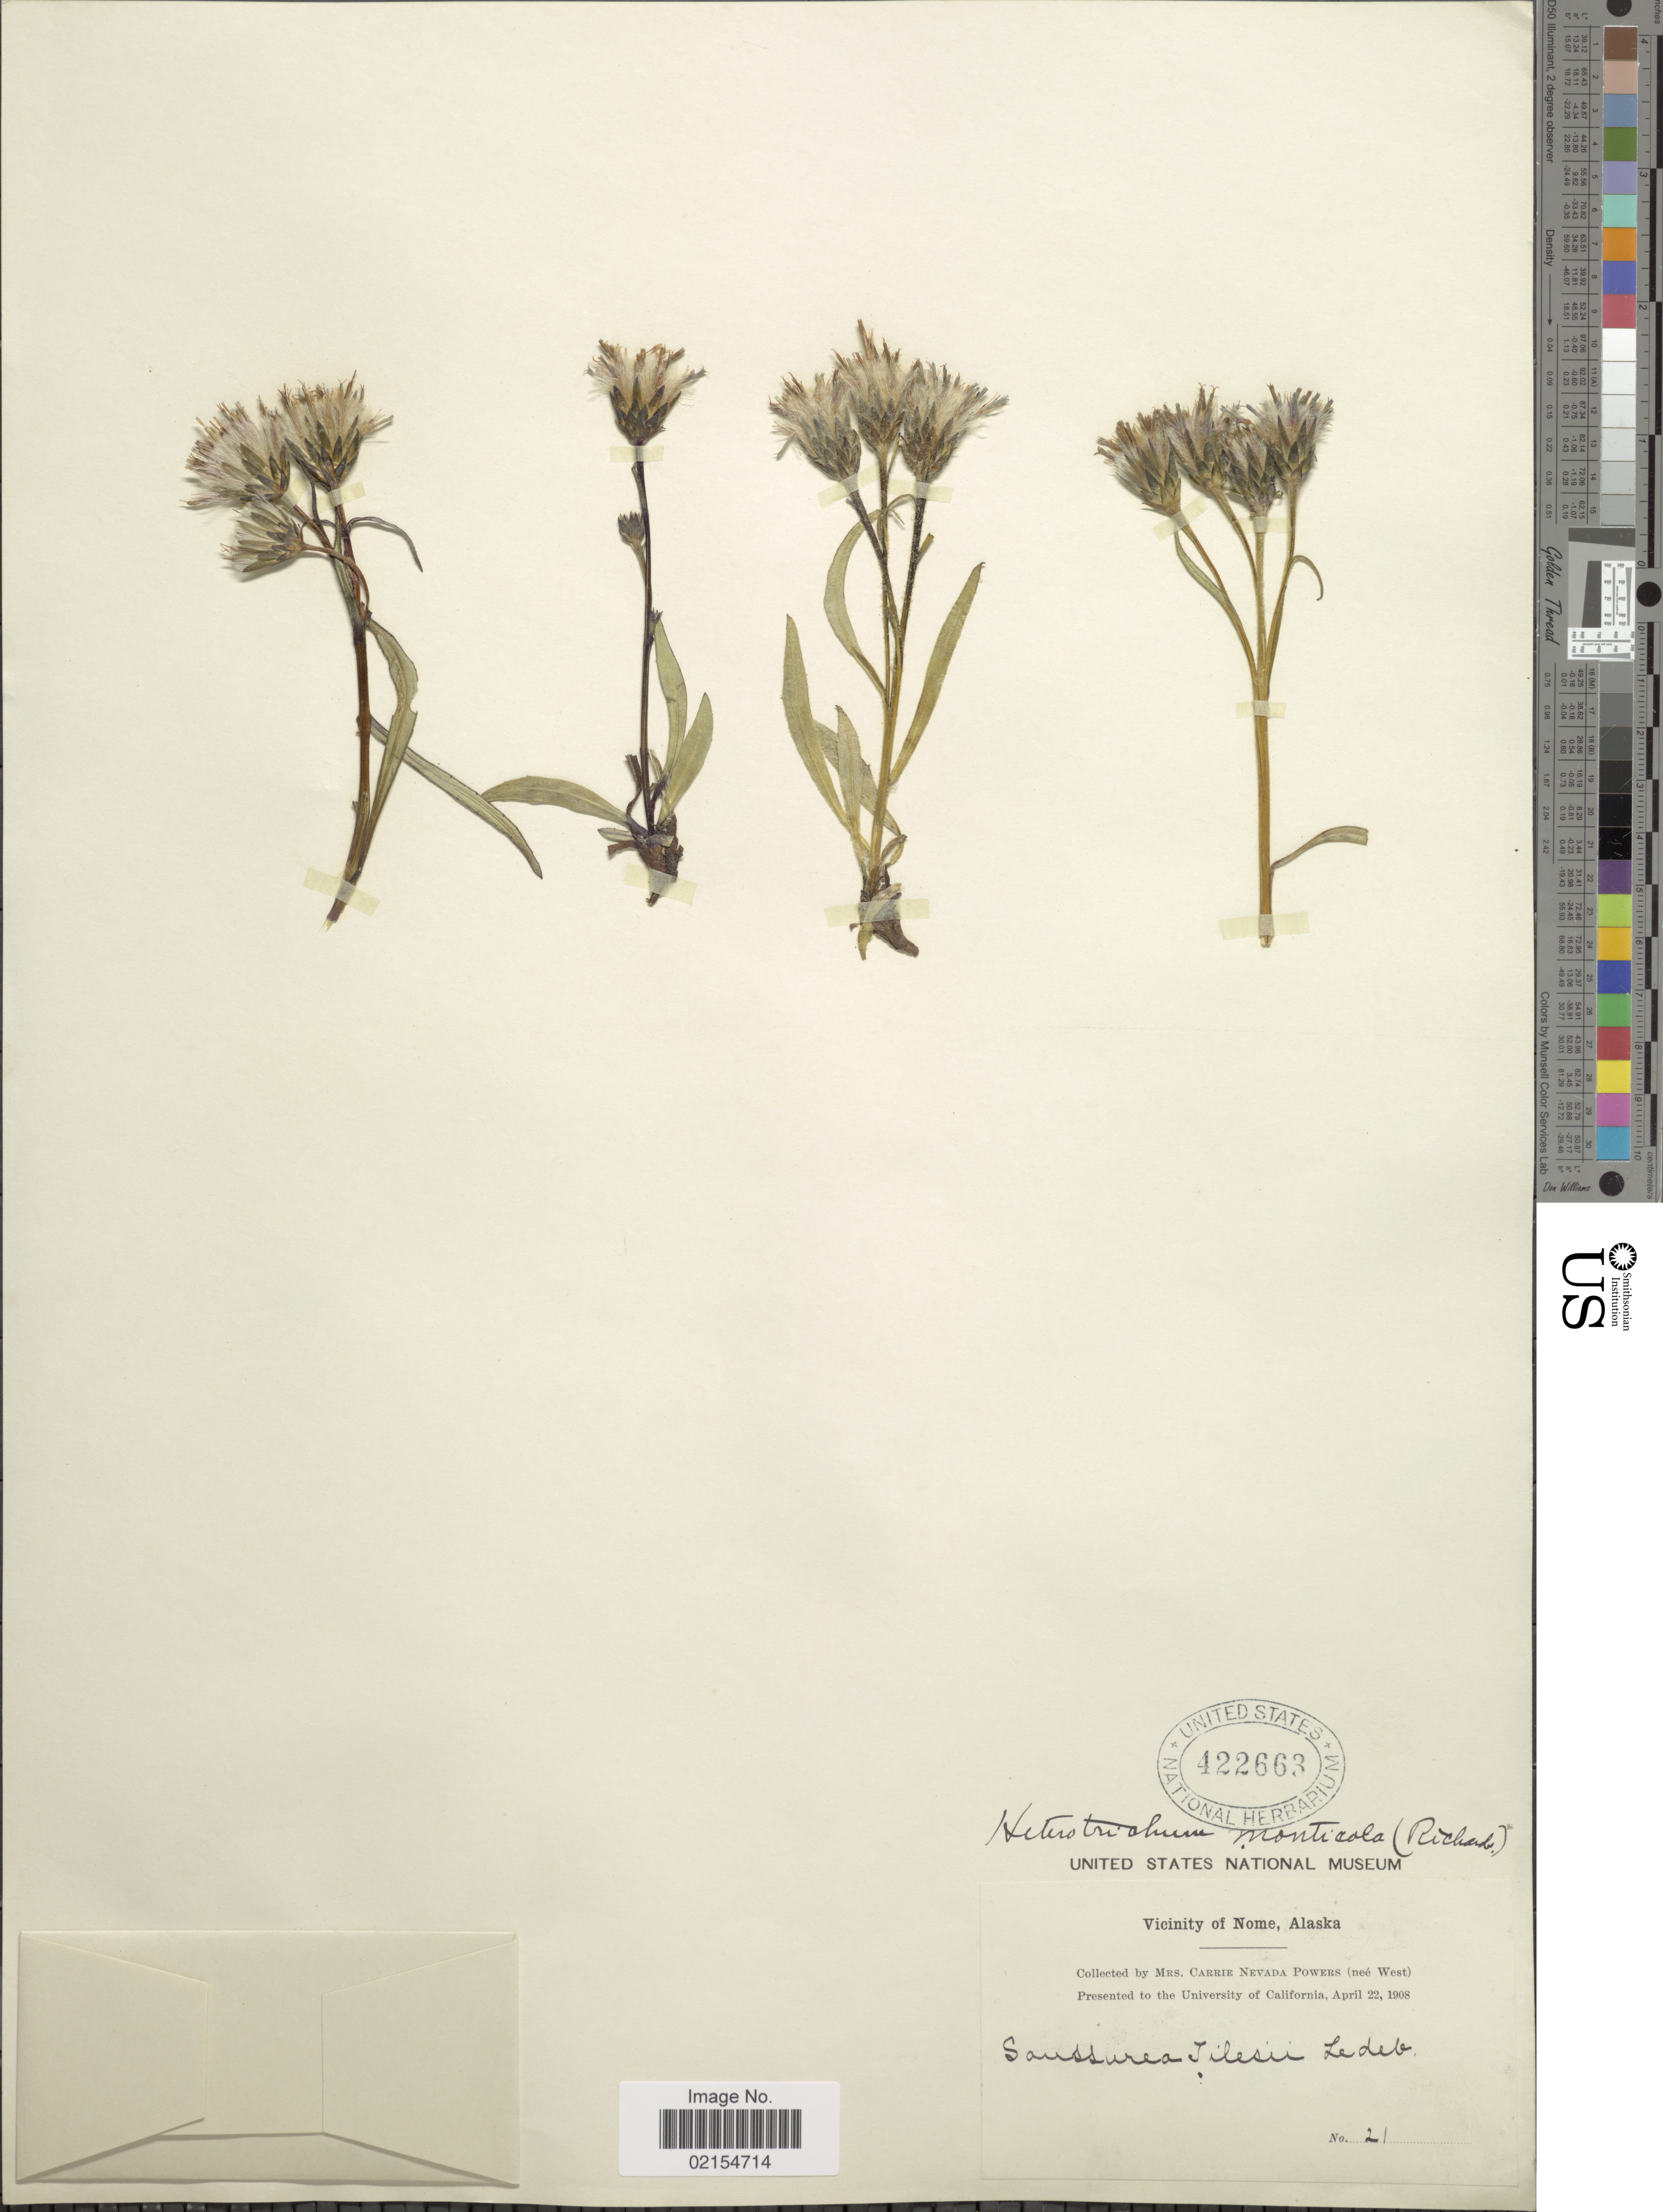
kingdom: Plantae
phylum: Tracheophyta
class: Magnoliopsida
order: Asterales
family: Asteraceae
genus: Saussurea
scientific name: Saussurea angustifolia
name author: (L.) DC.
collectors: C. Powers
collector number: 21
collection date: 1908-04-22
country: United States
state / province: Alaska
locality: Nome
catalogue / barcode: US 422663